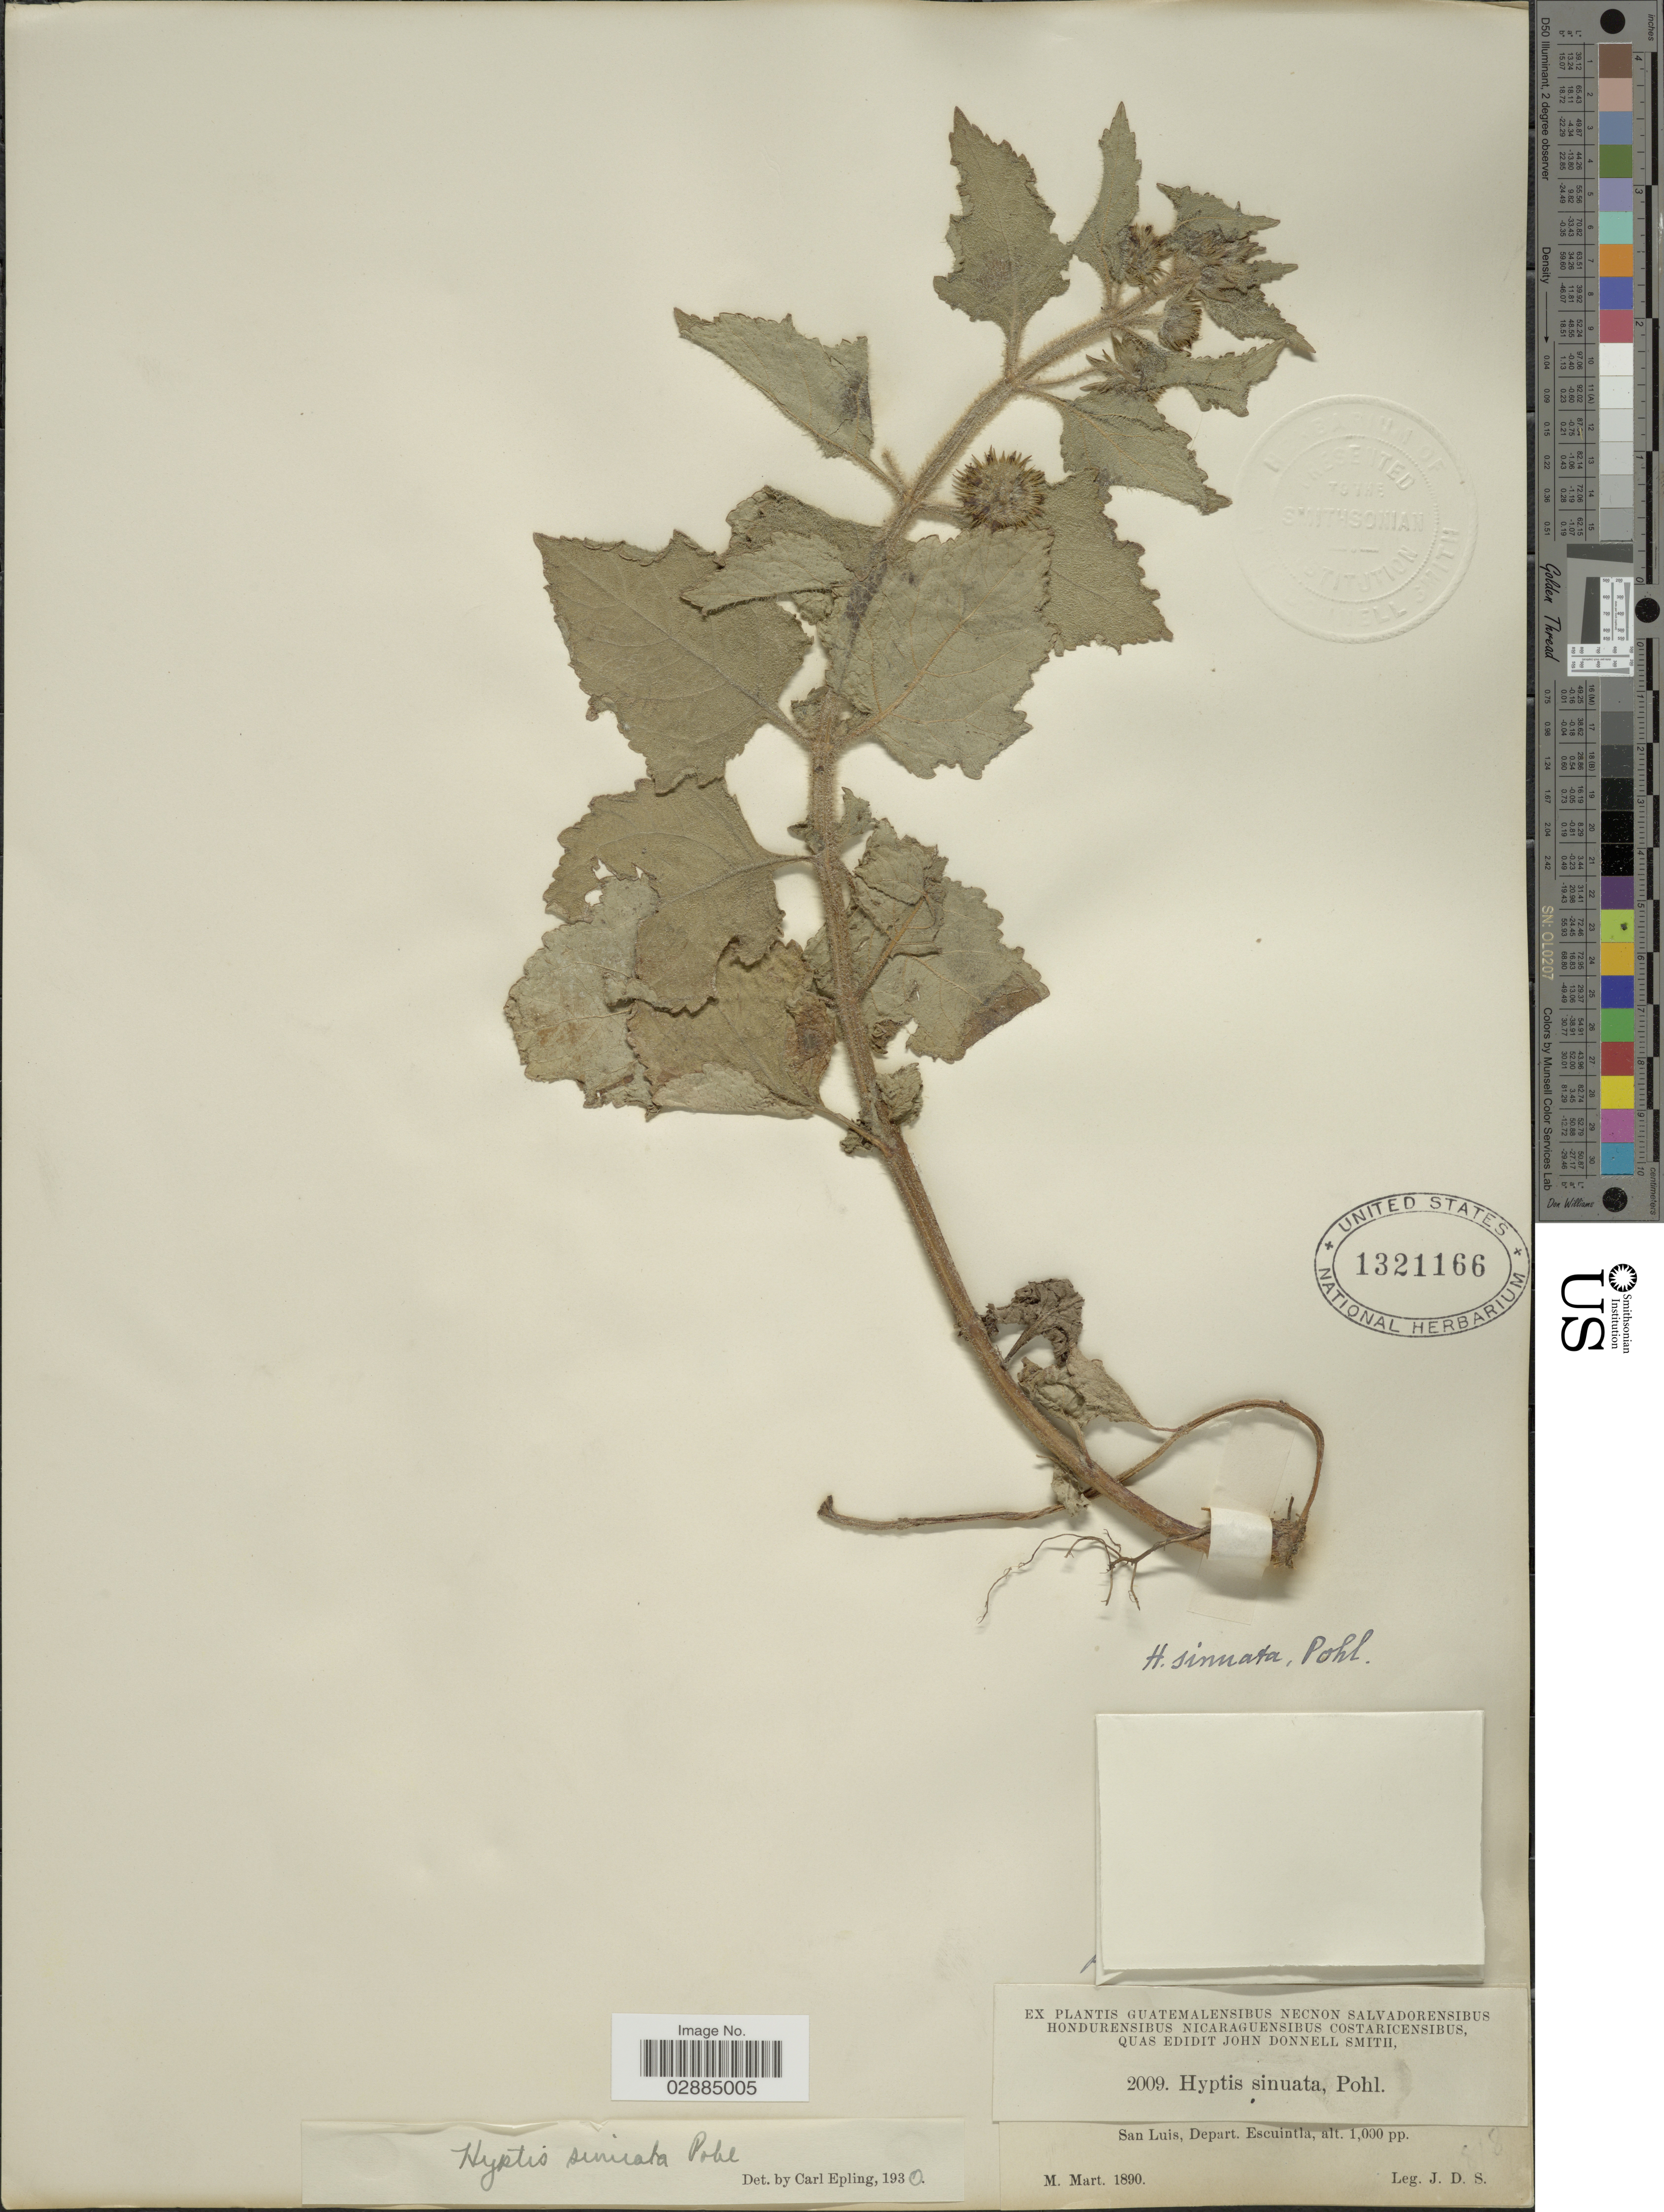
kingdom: Plantae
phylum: Tracheophyta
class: Magnoliopsida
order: Lamiales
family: Lamiaceae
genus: Hyptis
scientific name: Hyptis sinuata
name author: Pohl ex Benth.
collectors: J. Donnell Smith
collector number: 2009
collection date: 1890-03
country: Guatemala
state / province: Escuintla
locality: San Luis, Depart. Escuintla.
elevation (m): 305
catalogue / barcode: US 1321166